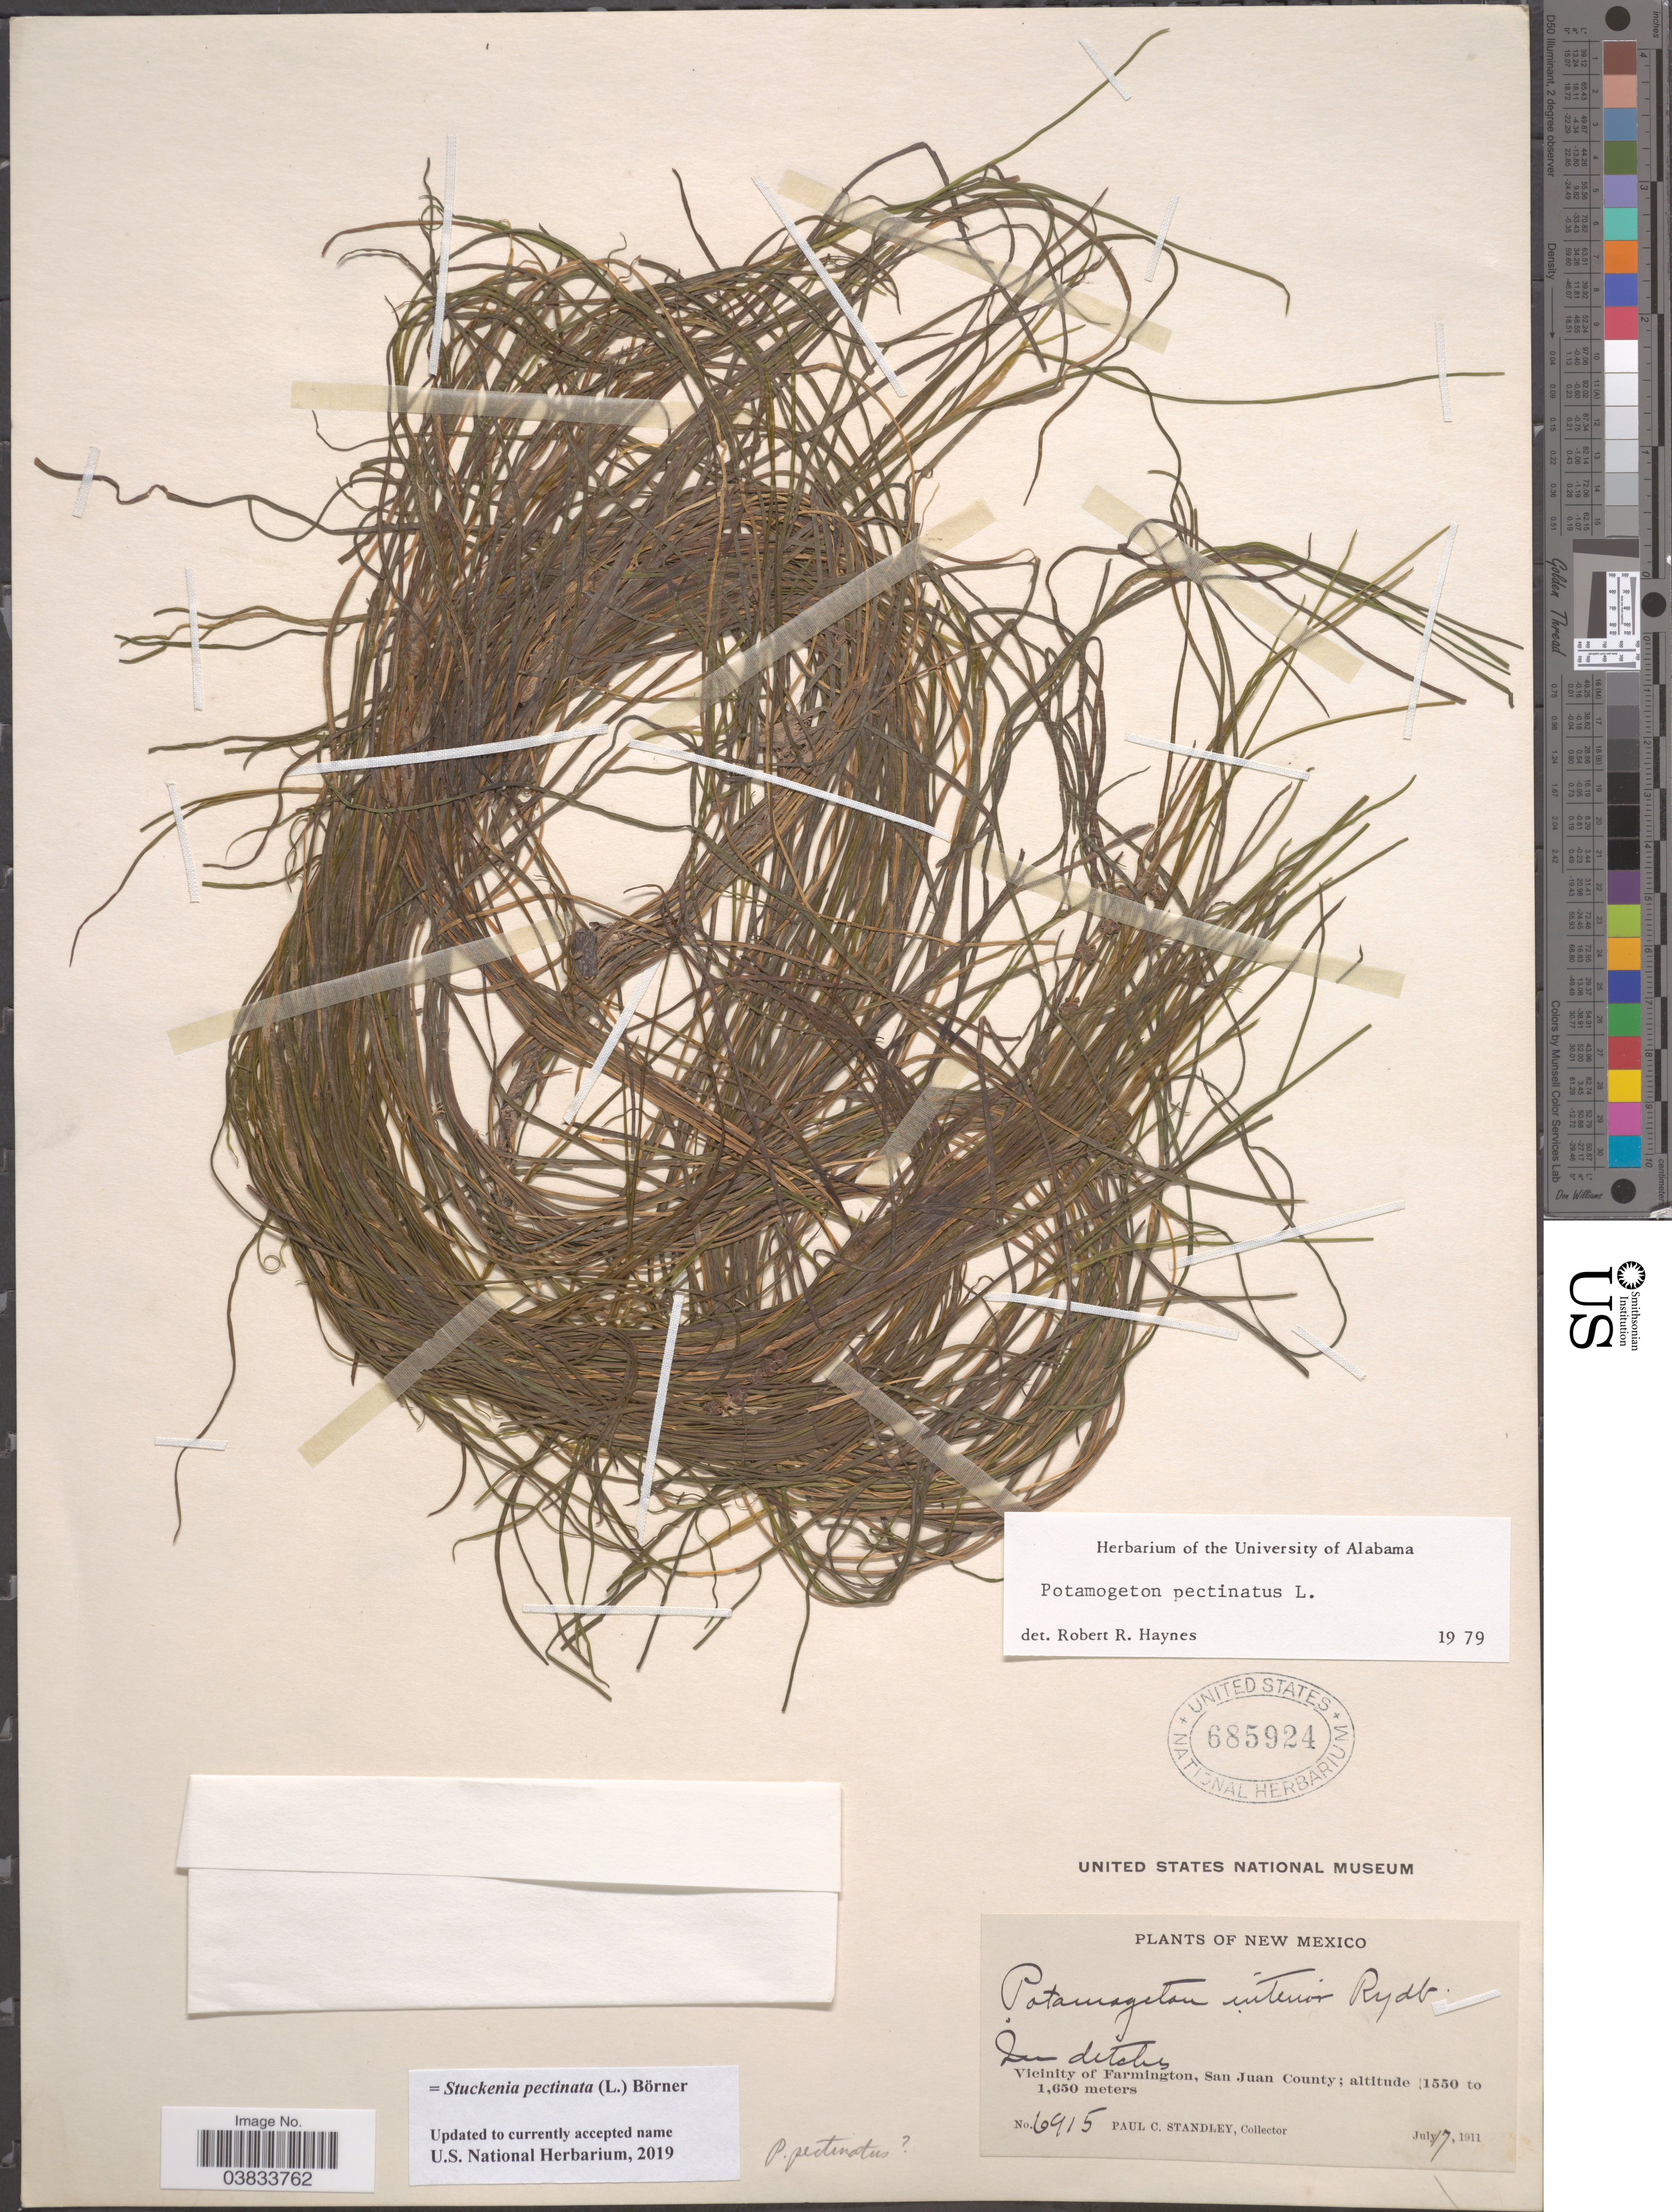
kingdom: Plantae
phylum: Tracheophyta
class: Liliopsida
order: Alismatales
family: Potamogetonaceae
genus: Stuckenia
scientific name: Stuckenia pectinata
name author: (L.) Börner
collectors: P. C. Standley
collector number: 6915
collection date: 1911-07-17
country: United States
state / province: New Mexico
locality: Vicinity of Farmington, San Juan County.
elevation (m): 1550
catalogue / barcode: US 685924